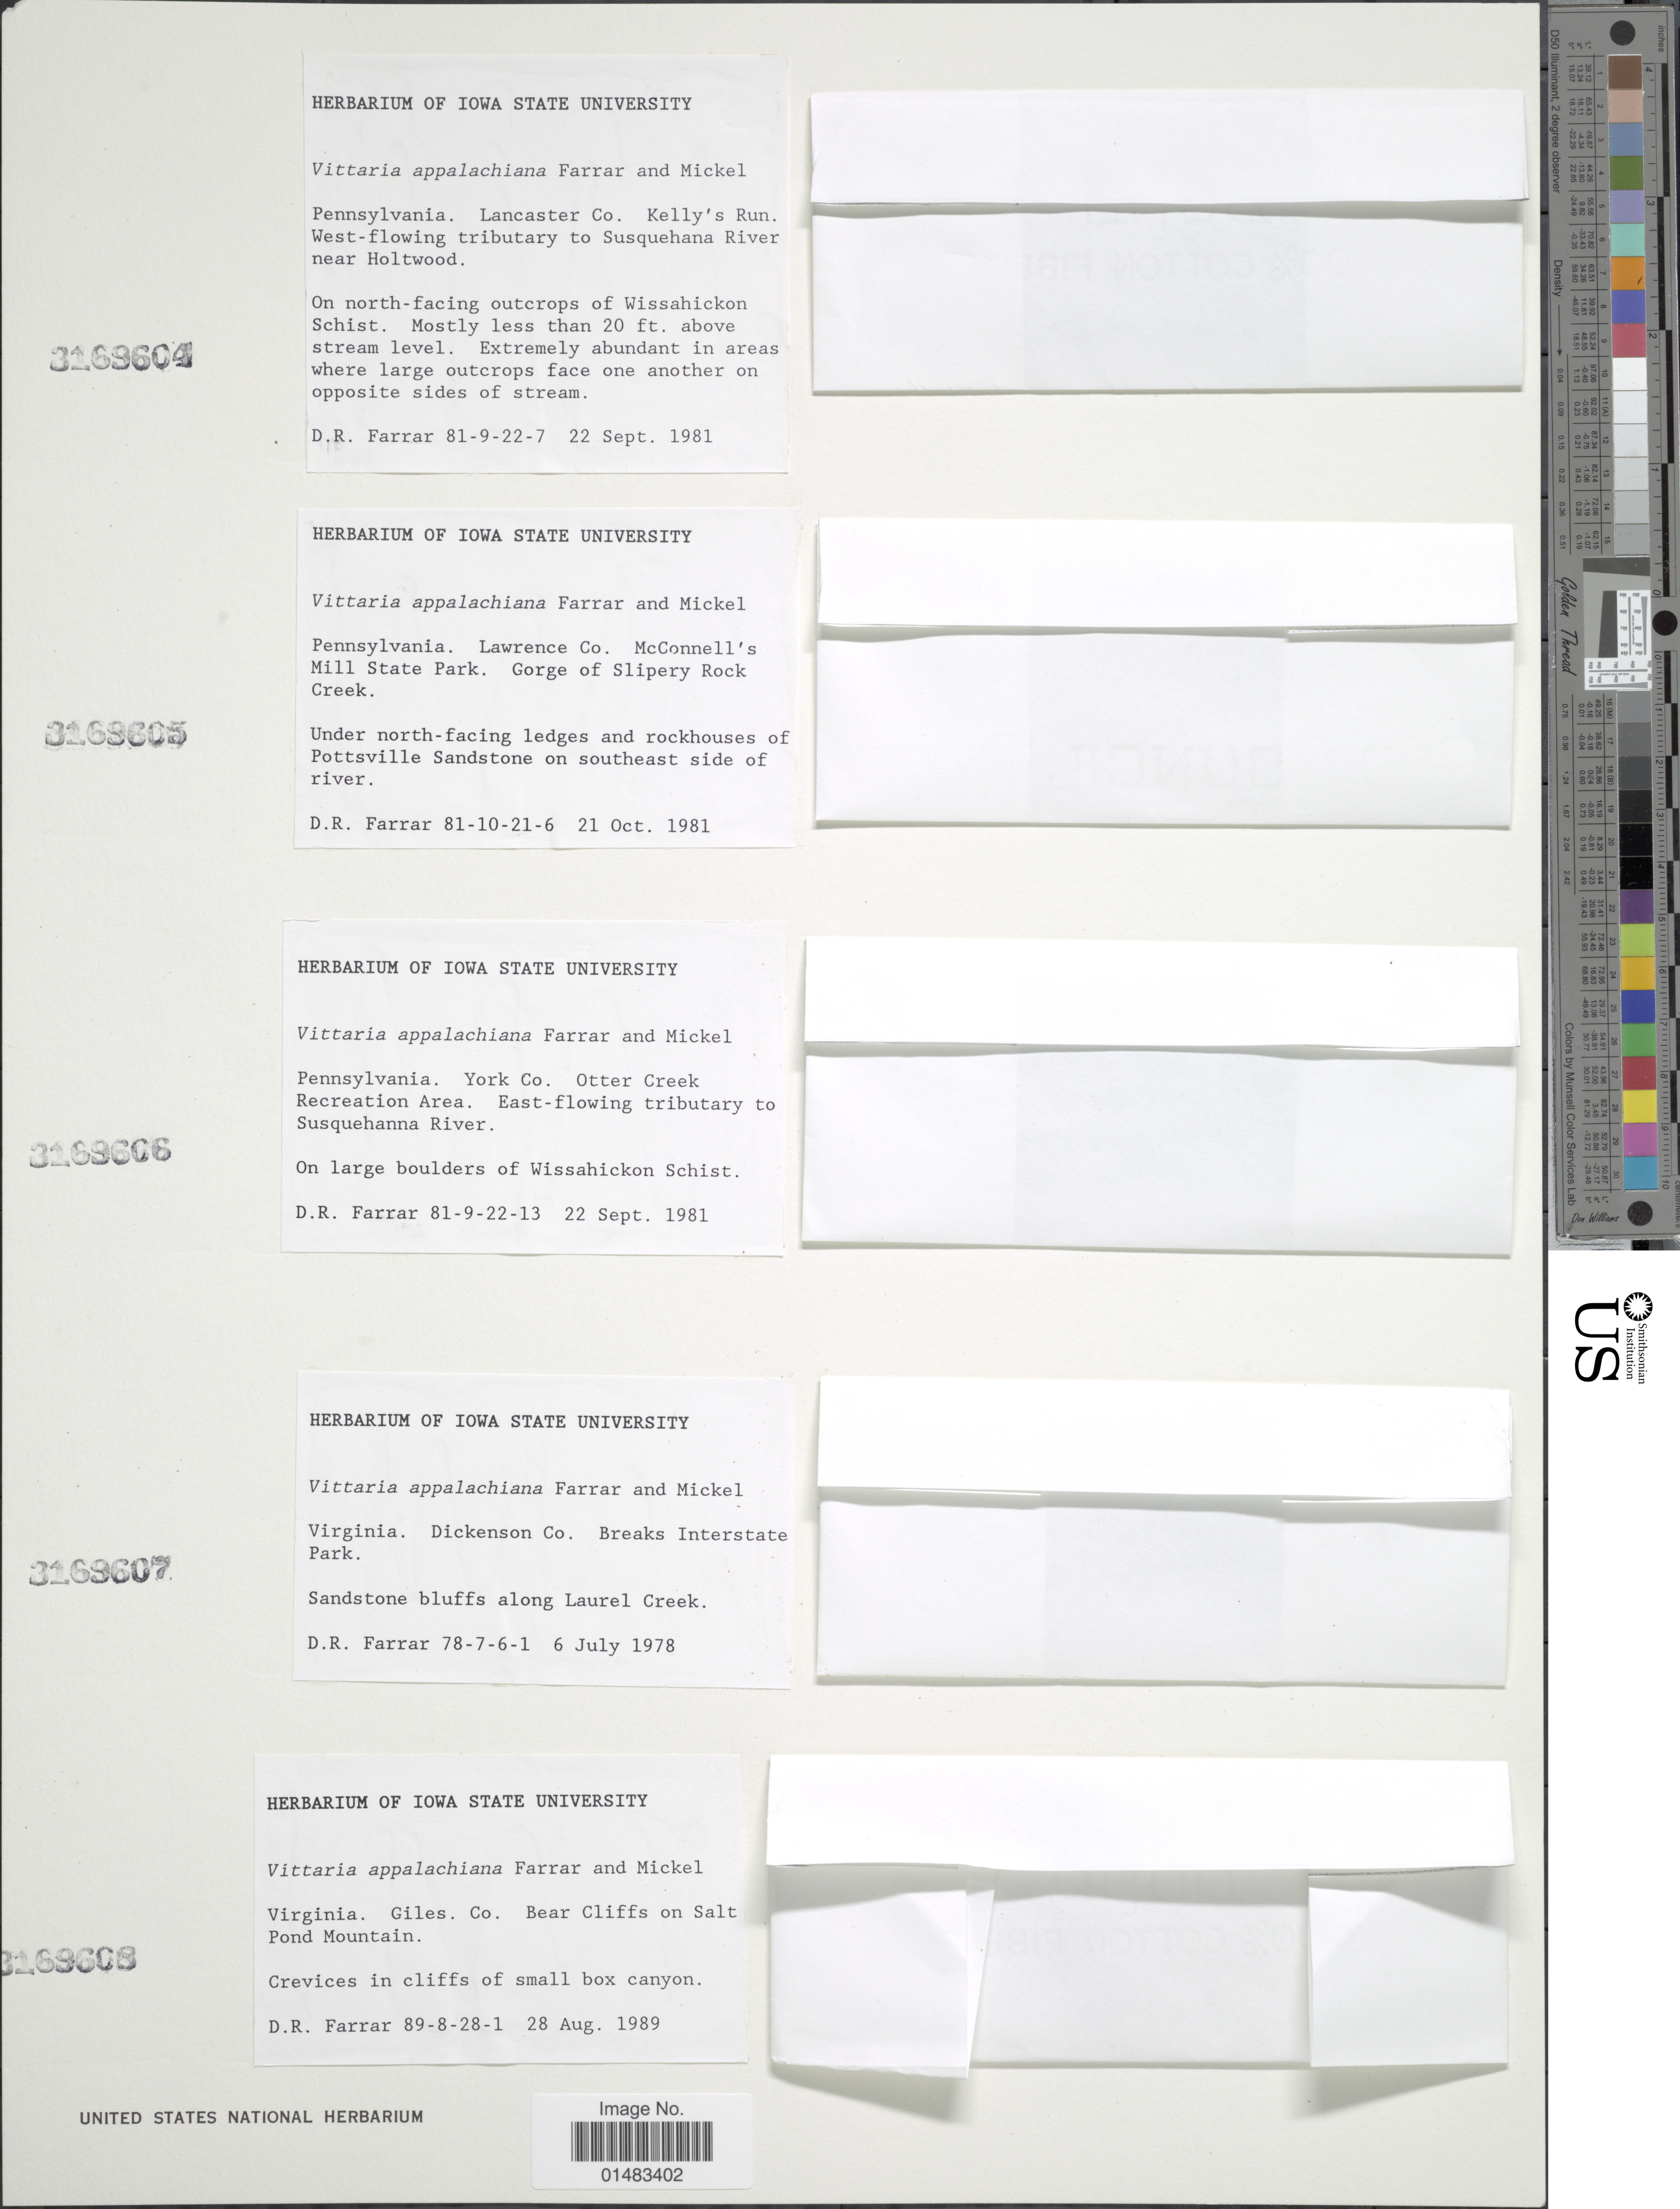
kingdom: Plantae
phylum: Tracheophyta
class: Polypodiopsida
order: Polypodiales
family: Pteridaceae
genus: Vittaria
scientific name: Vittaria appalachiana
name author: Farrar & Mickel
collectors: D. R. Farrar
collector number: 819227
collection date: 1981-09-22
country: United States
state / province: Pennsylvania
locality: Lancaster Co. Kelly's Run. West flowing tributary to Susquehana River near Holtwood. On nort facing outcrops of Wisshickon Schist. Mostly less than 20 ft. above stream level. Extremely abundant in areas where large outcrops face one another on opposite sides of stream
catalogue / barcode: US 3169604